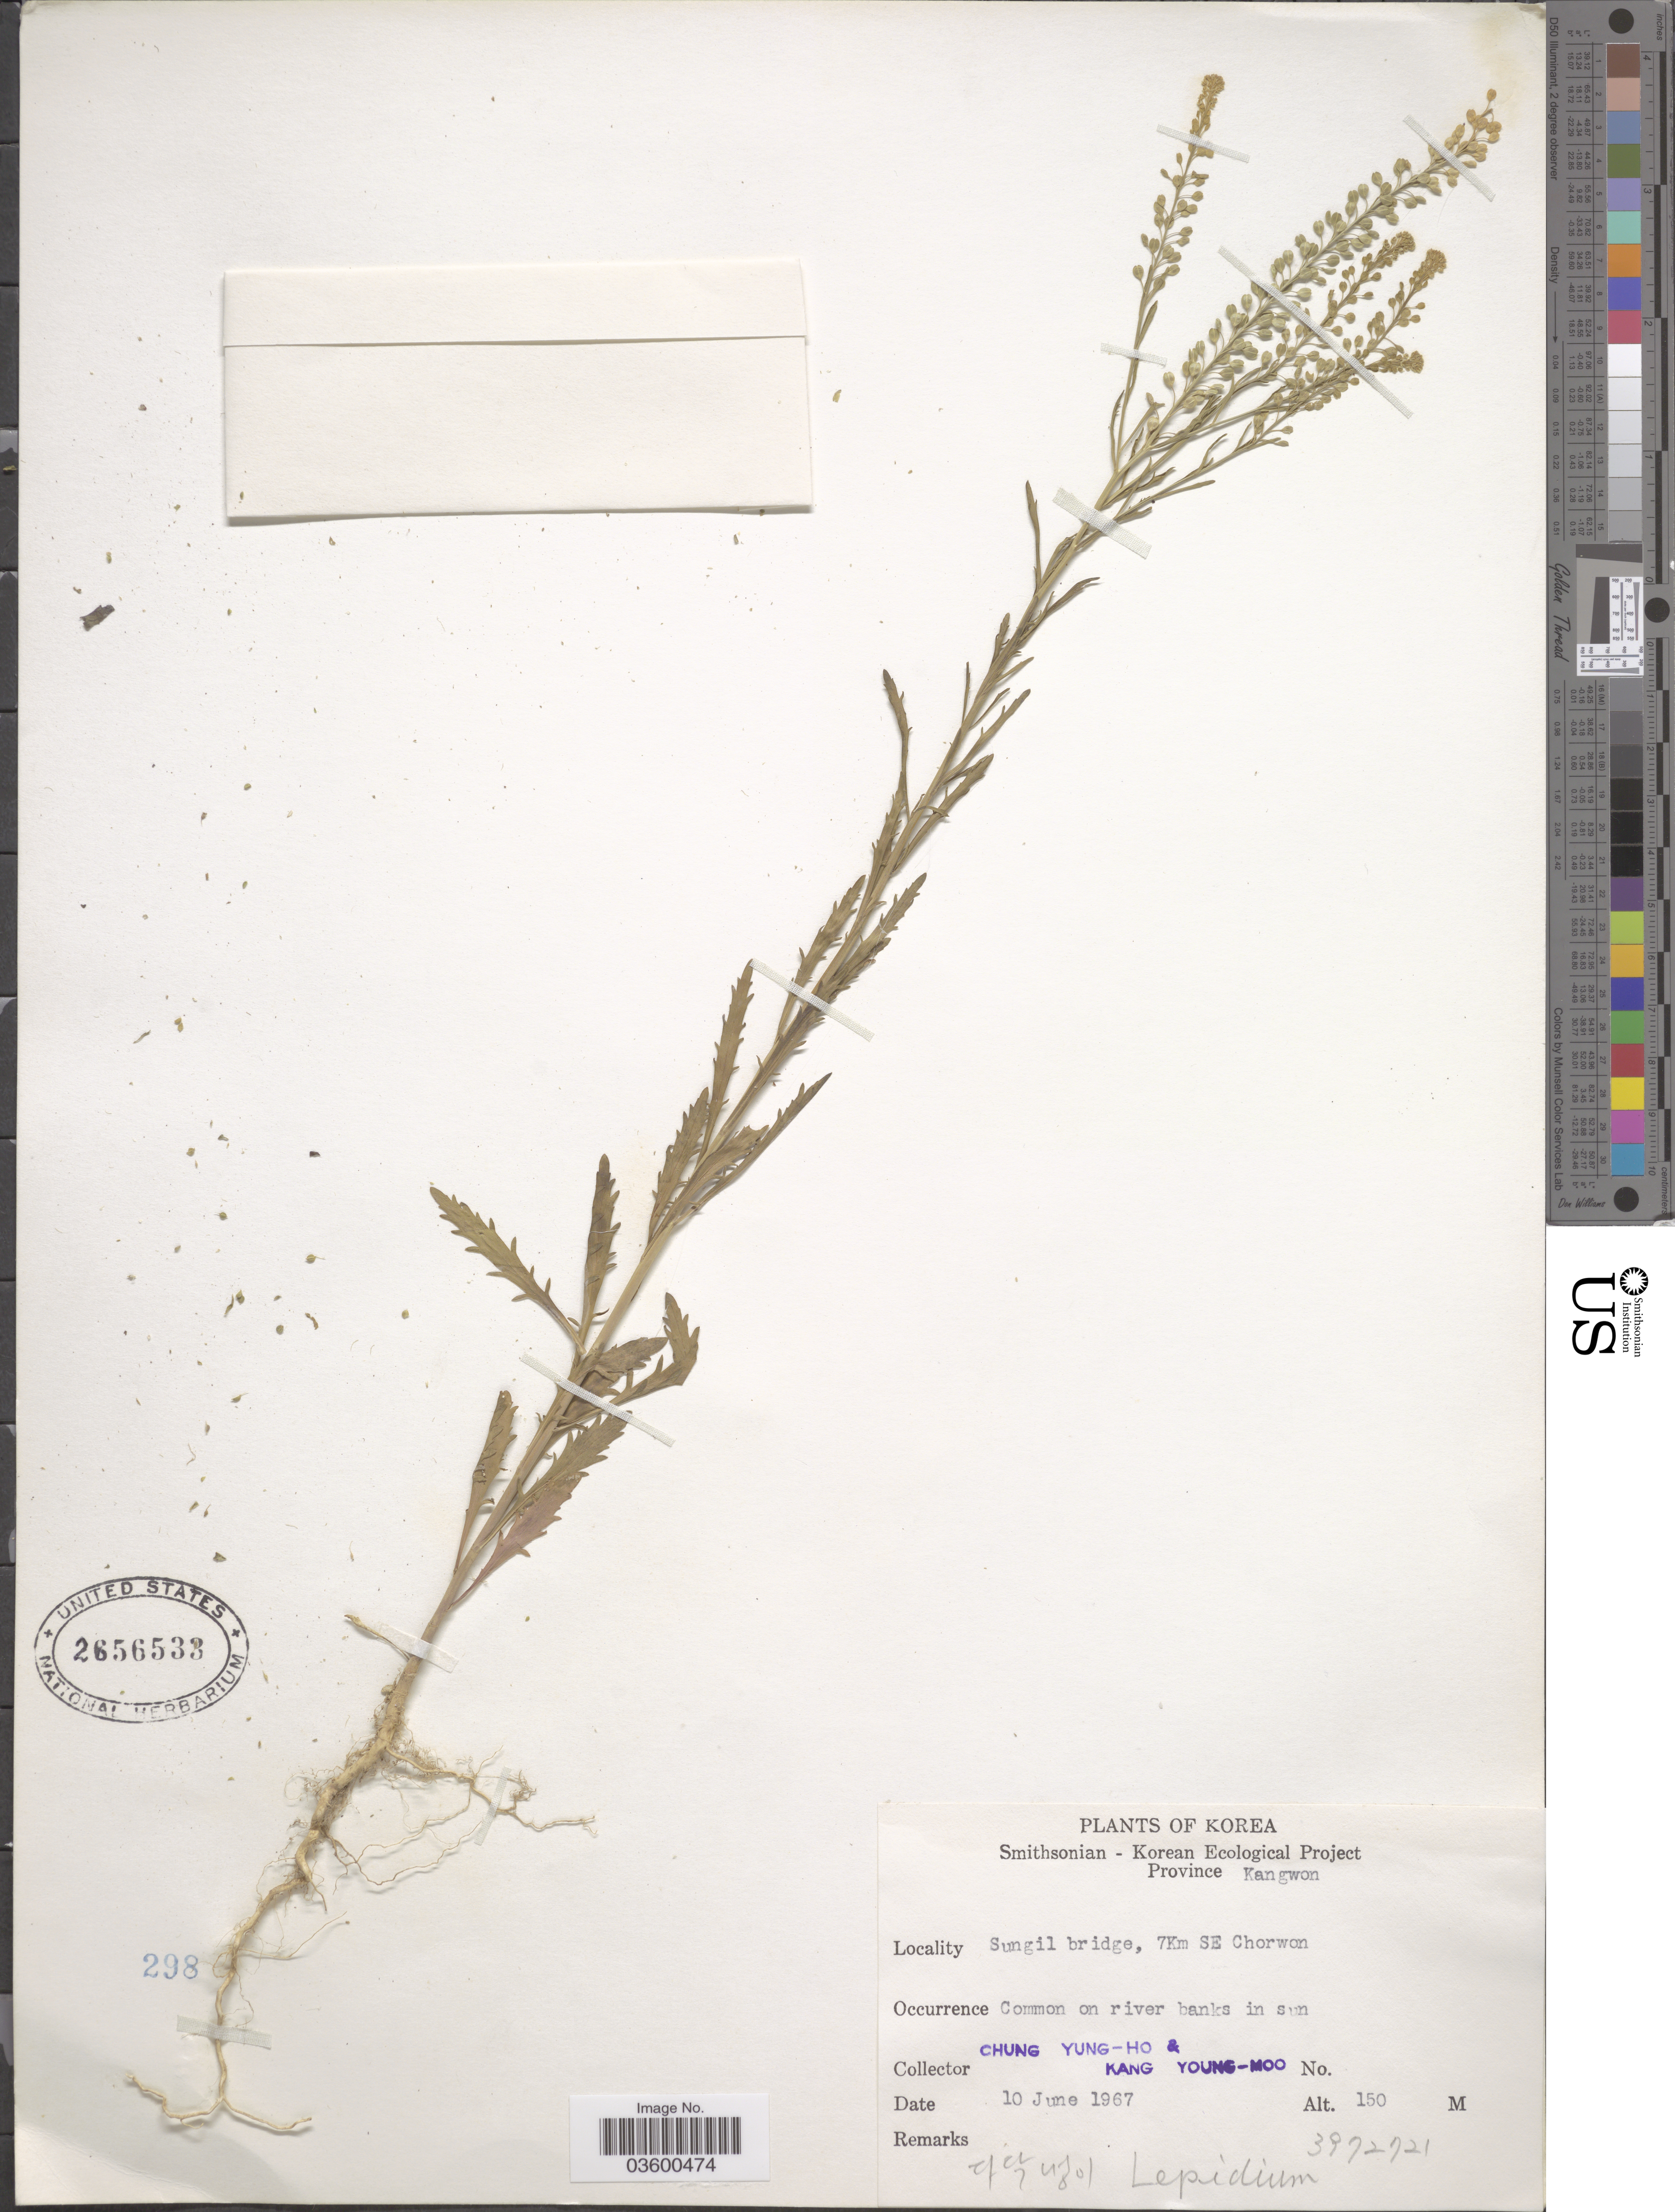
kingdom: Plantae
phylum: Tracheophyta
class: Magnoliopsida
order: Brassicales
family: Brassicaceae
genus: Lepidium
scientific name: Lepidium sp.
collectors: C. Yung-Ho & K. Young-Moo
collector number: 3972721?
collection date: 1967-06-10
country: North Korea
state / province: Kangwon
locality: Sungil bridge, 7Km SE Chorwon.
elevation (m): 150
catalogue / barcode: US 2656533